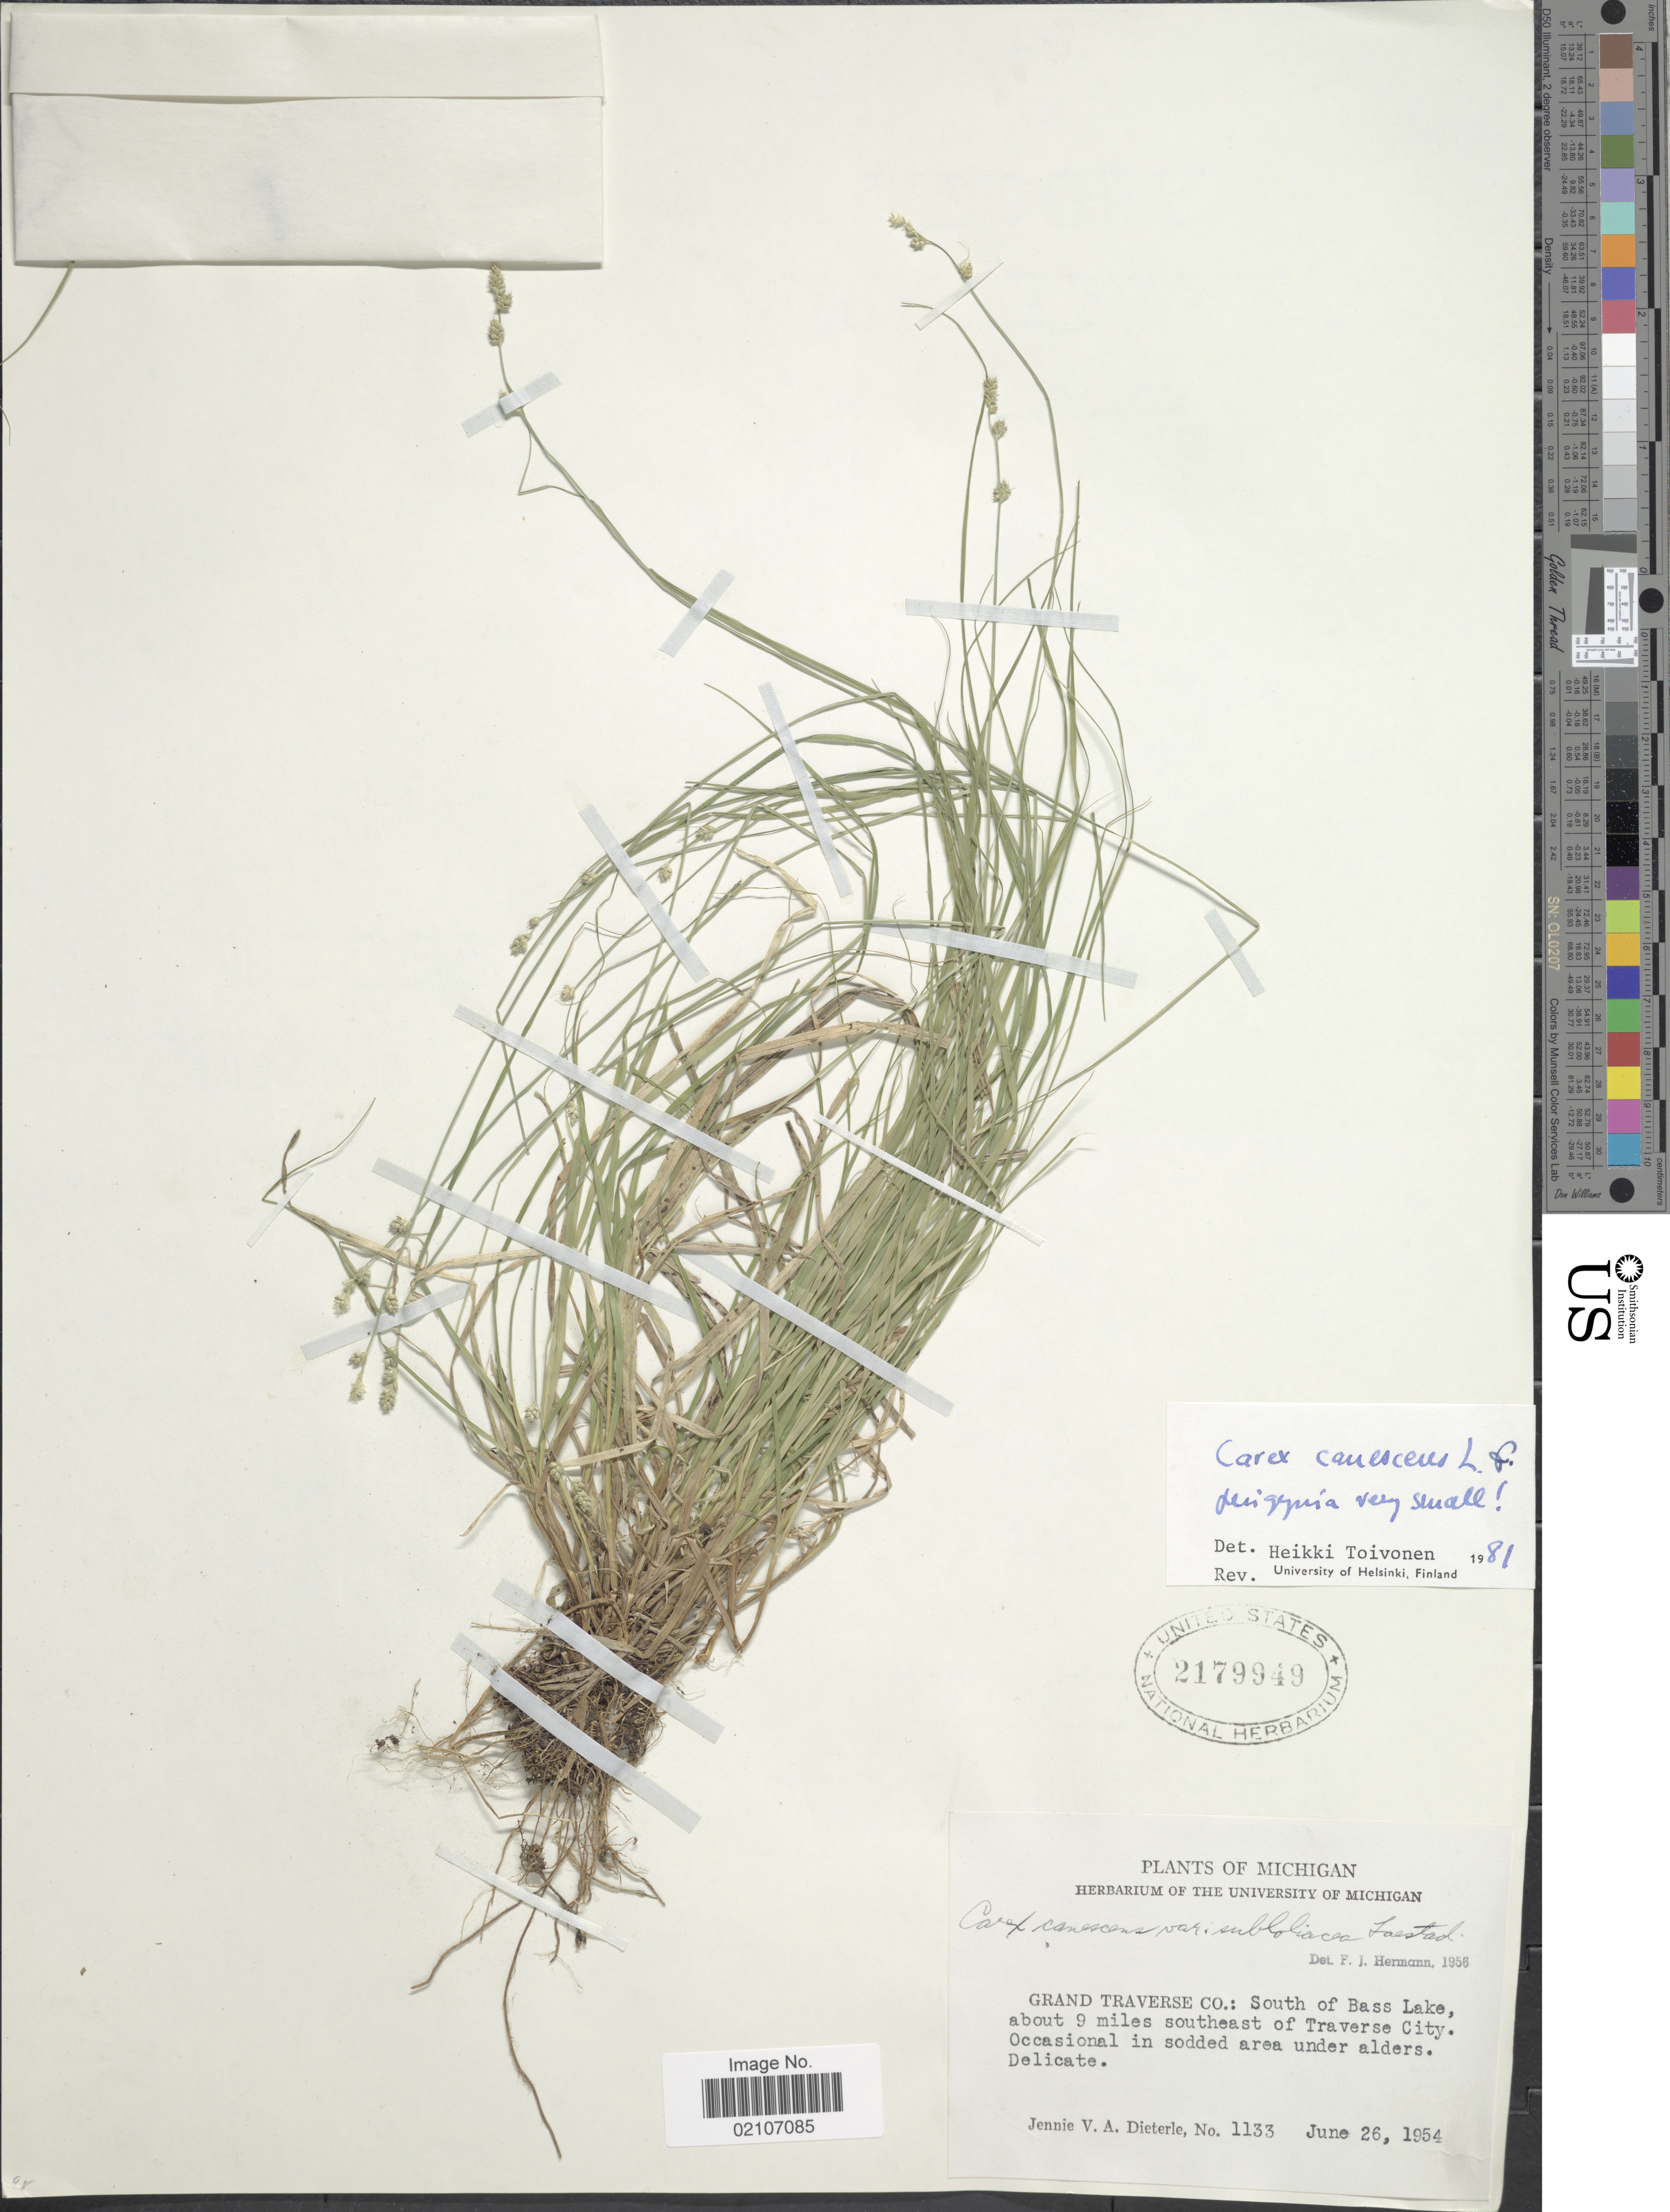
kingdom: Plantae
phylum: Tracheophyta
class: Liliopsida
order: Poales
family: Cyperaceae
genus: Carex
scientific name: Carex canescens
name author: L.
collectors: J. Dieterle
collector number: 1133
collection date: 1954-06-26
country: United States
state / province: Michigan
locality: Grand Traverse Co.: South of Bass Lake , about 9 miles southeast of Traverse City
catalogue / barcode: US 2179949